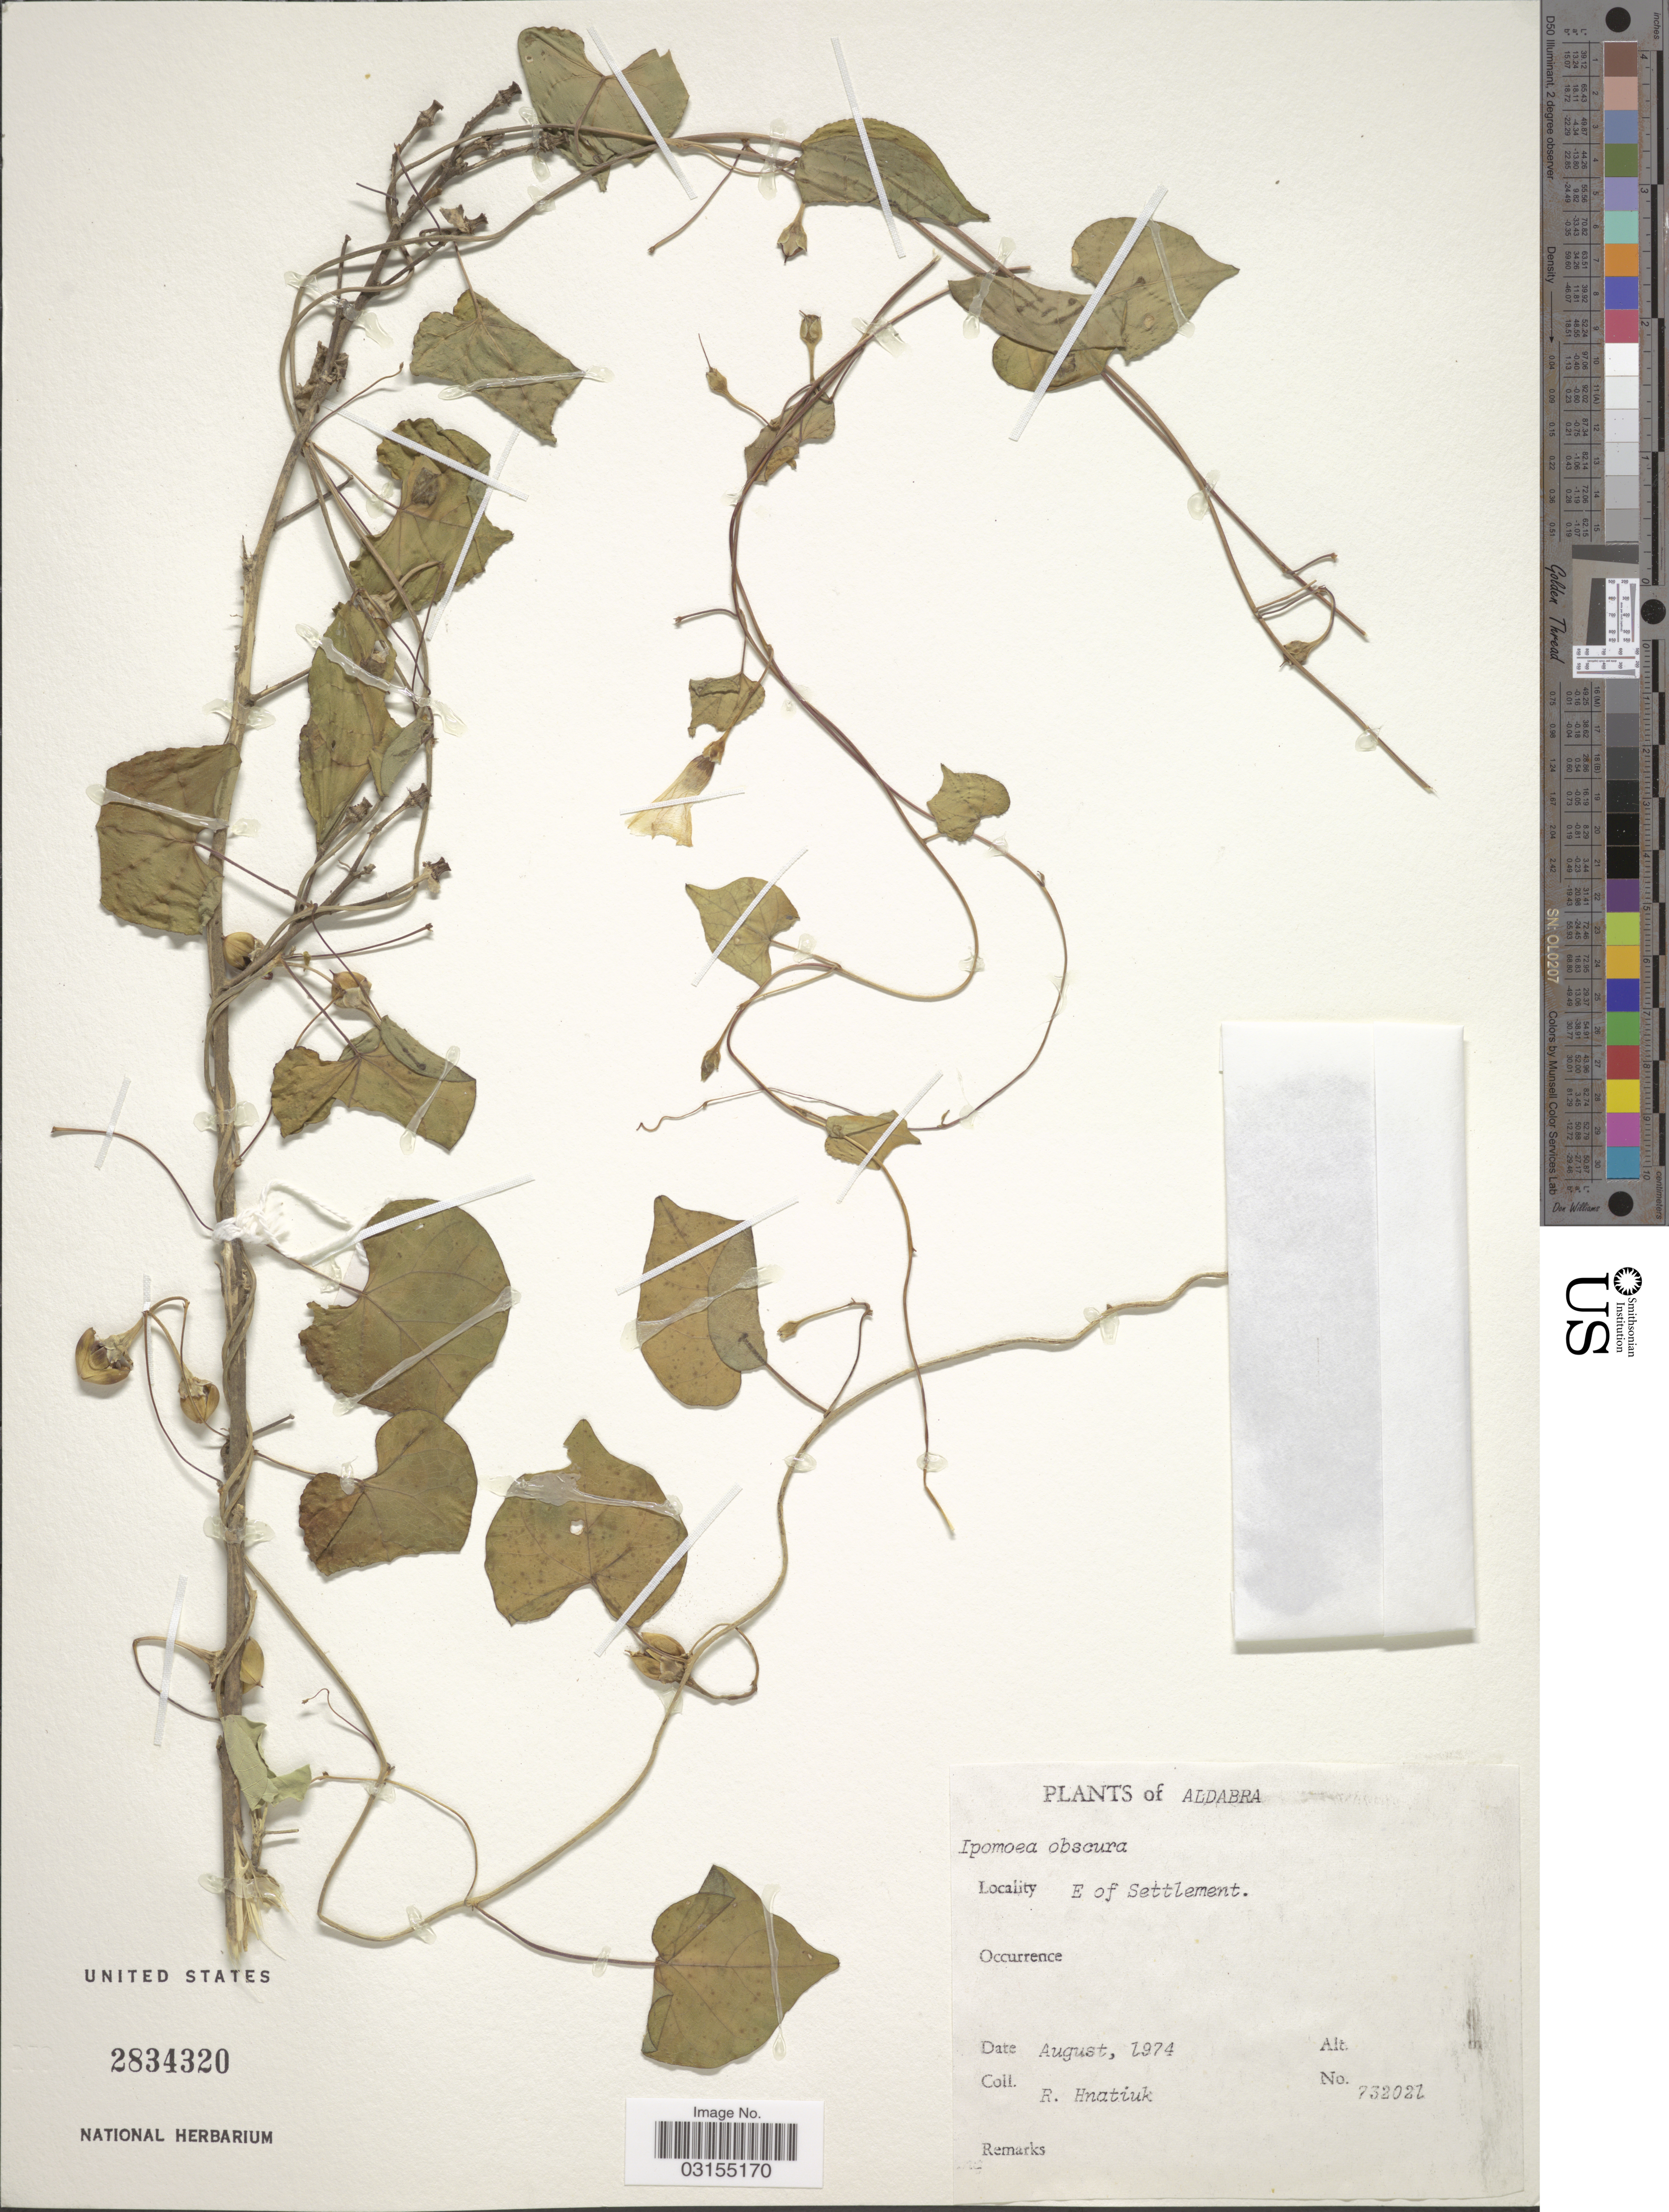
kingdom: Plantae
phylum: Tracheophyta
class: Magnoliopsida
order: Solanales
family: Convolvulaceae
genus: Ipomoea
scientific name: Ipomoea obscura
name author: (L.) Ker Gawl.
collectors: R. Hnatiuk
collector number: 732021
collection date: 1974-08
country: Seychelles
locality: Aldabra. E. of Settlement.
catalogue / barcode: US 2834320